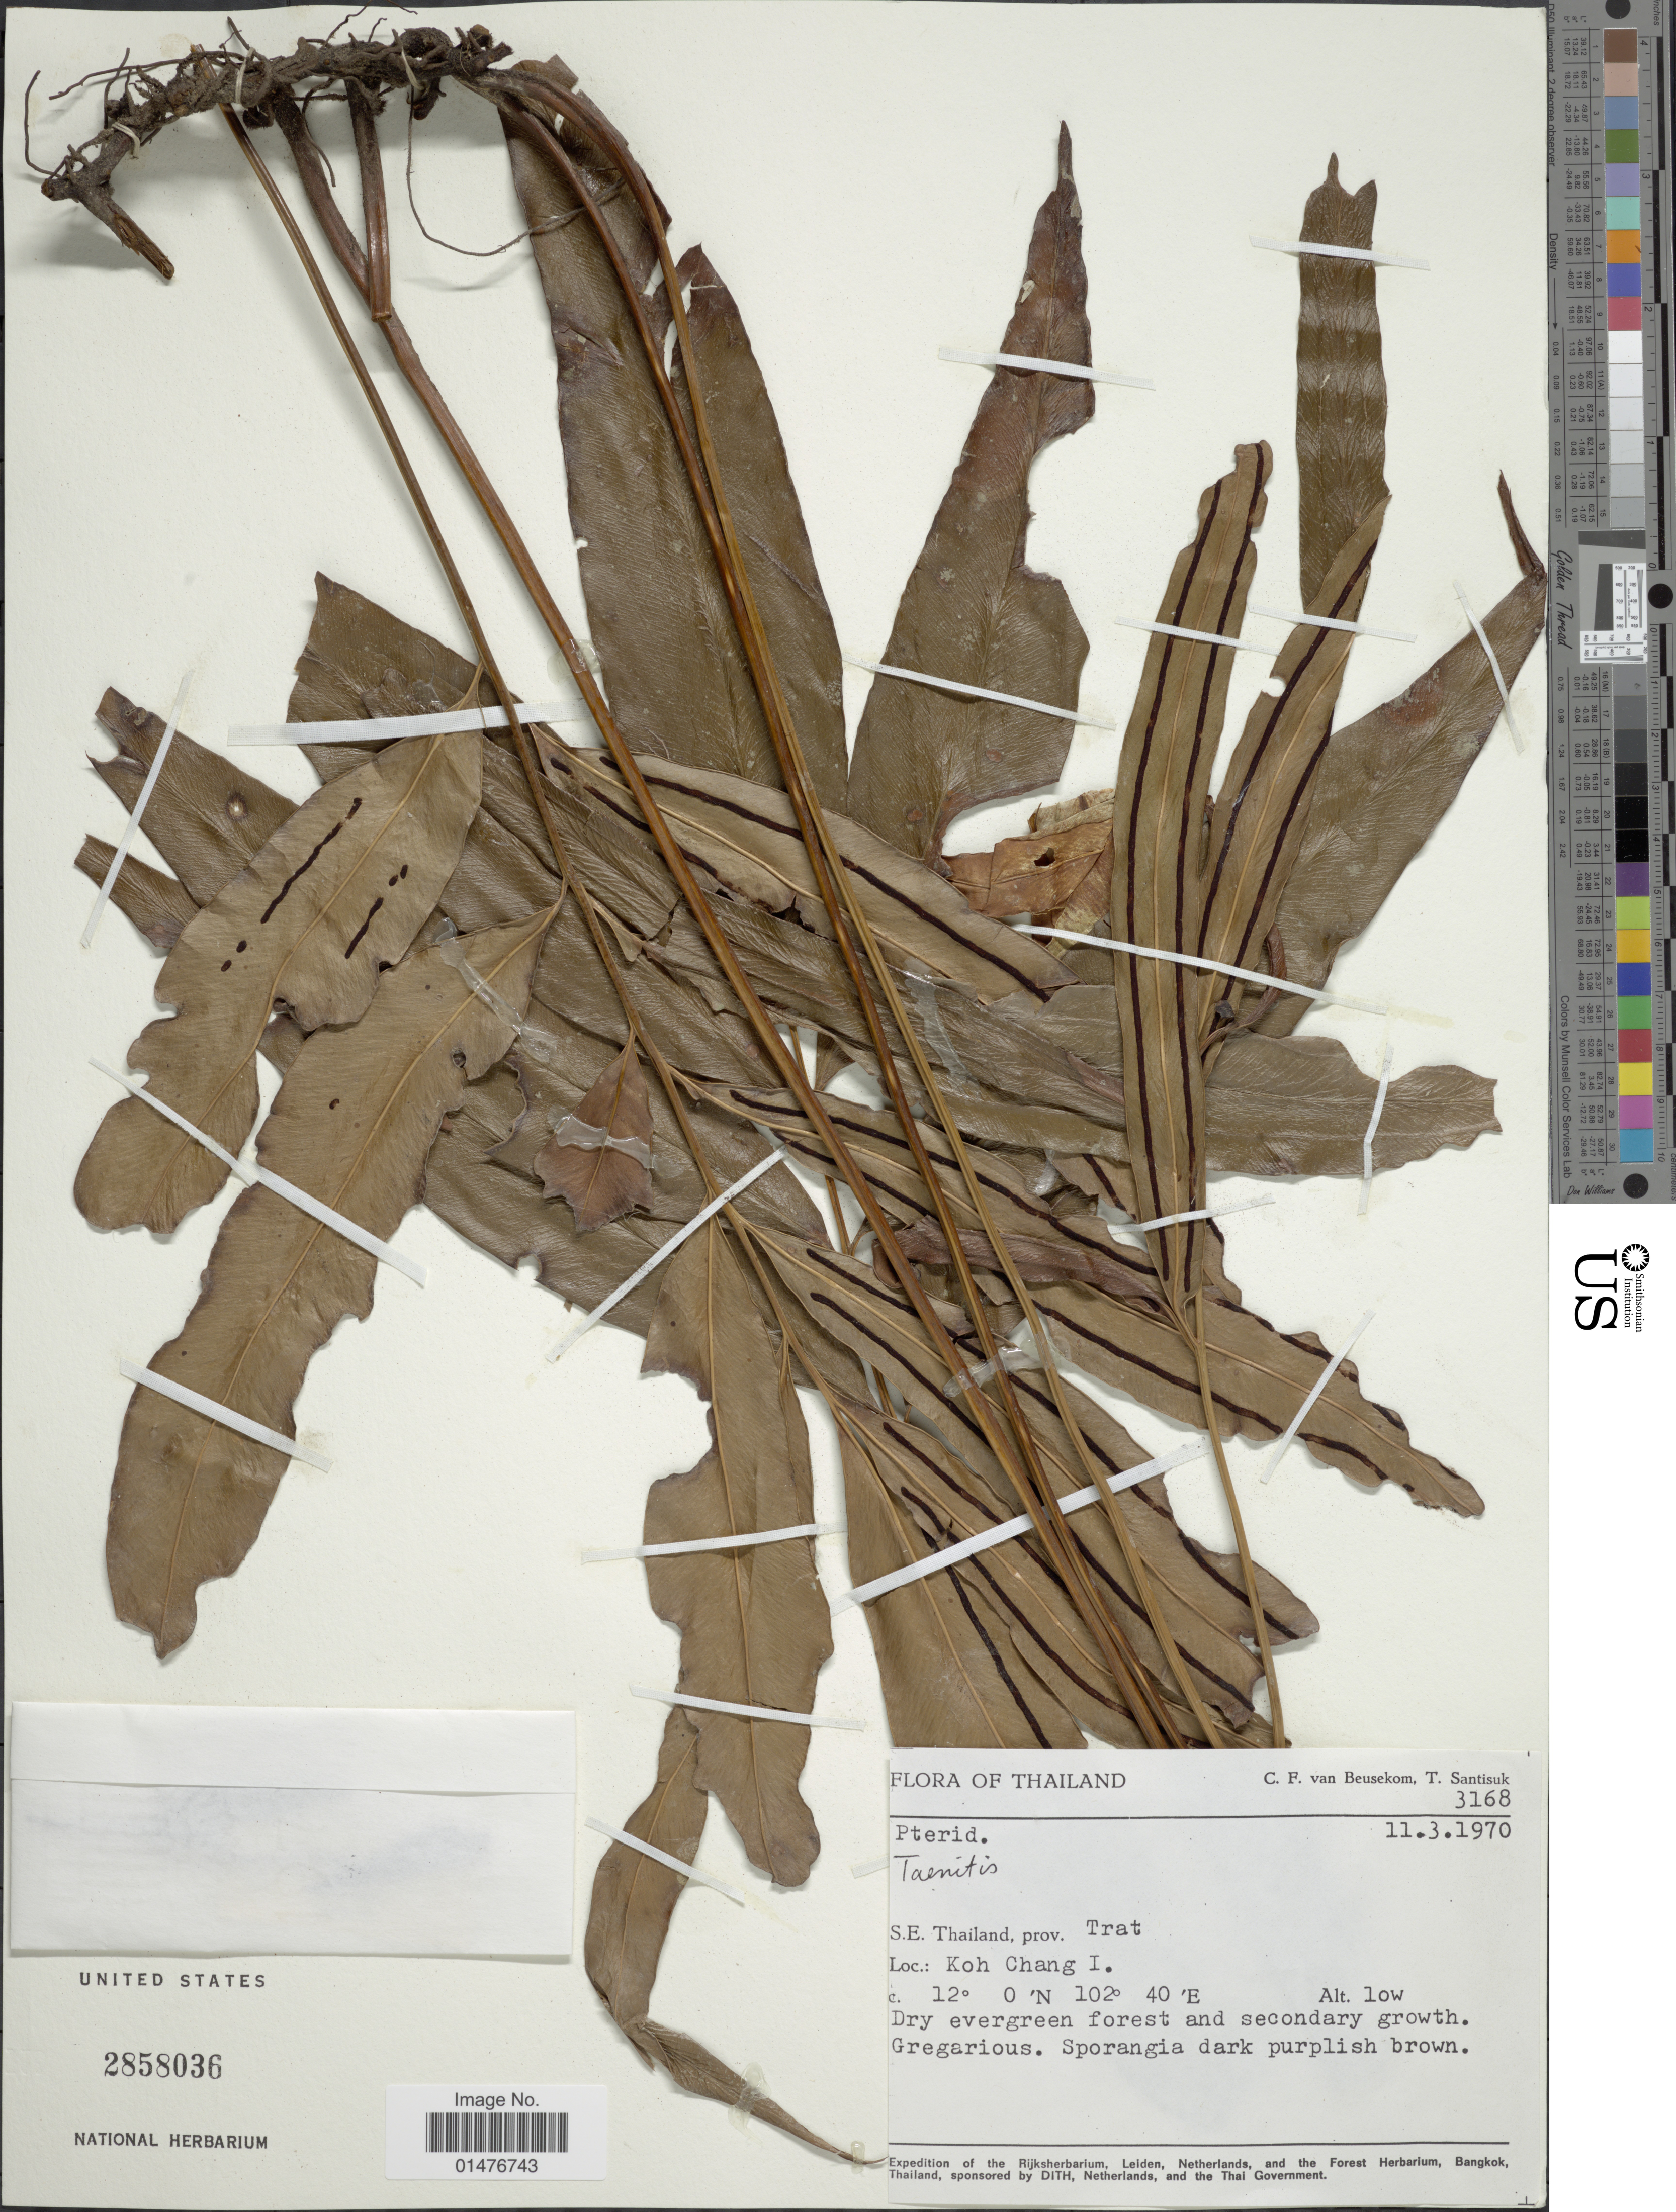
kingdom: Plantae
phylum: Tracheophyta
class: Polypodiopsida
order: Polypodiales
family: Pteridaceae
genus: Taenitis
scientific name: Taenitis blechnoides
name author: (Willd.) Sw.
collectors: C. van Beusecom & T. Santisuk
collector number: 3168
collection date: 1970-03-11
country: Thailand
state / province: Trat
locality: Thailand, S.E. Thailand, prov. Trat., Koh Chang I.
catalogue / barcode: US 2858036